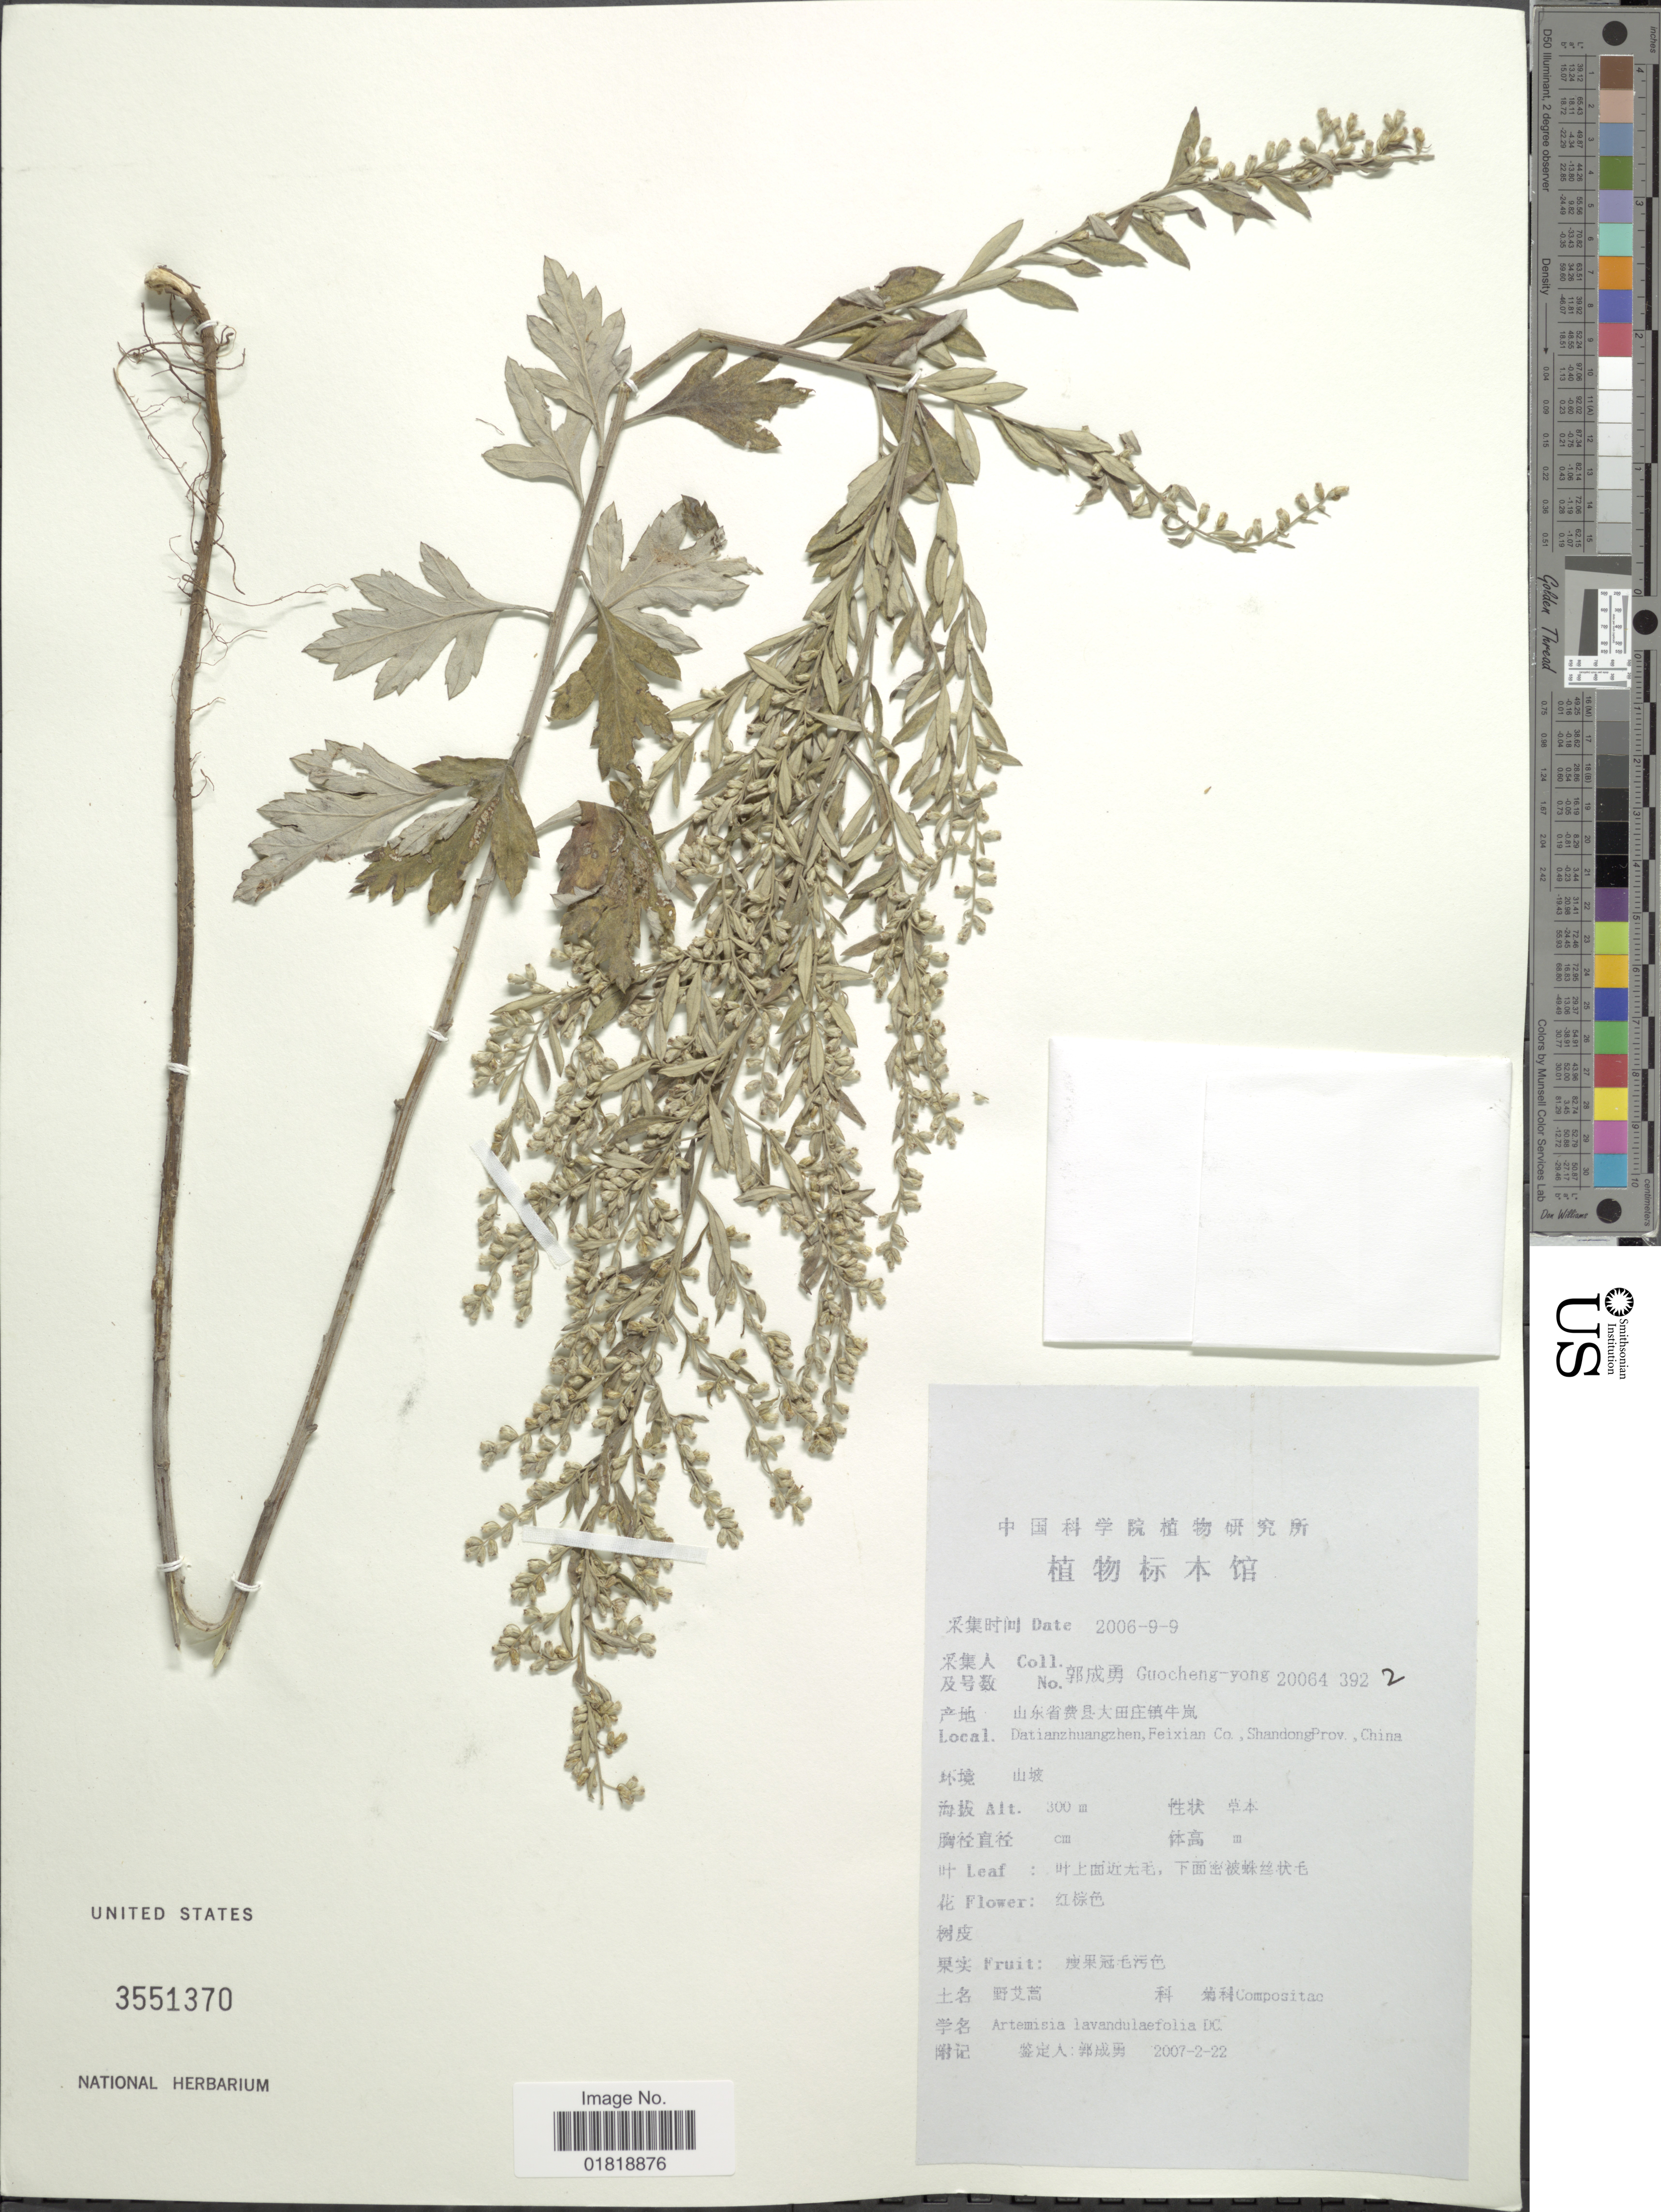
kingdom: Plantae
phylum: Tracheophyta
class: Magnoliopsida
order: Asterales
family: Asteraceae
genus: Artemisia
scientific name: Artemisia lavandulifolia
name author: DC. ex Besser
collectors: Guo cheng-yong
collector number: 20064-392-2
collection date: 2006-09-09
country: China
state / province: Shandong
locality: Datianzhuangzhen, Feixian Co.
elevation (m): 300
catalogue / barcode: US 3551370